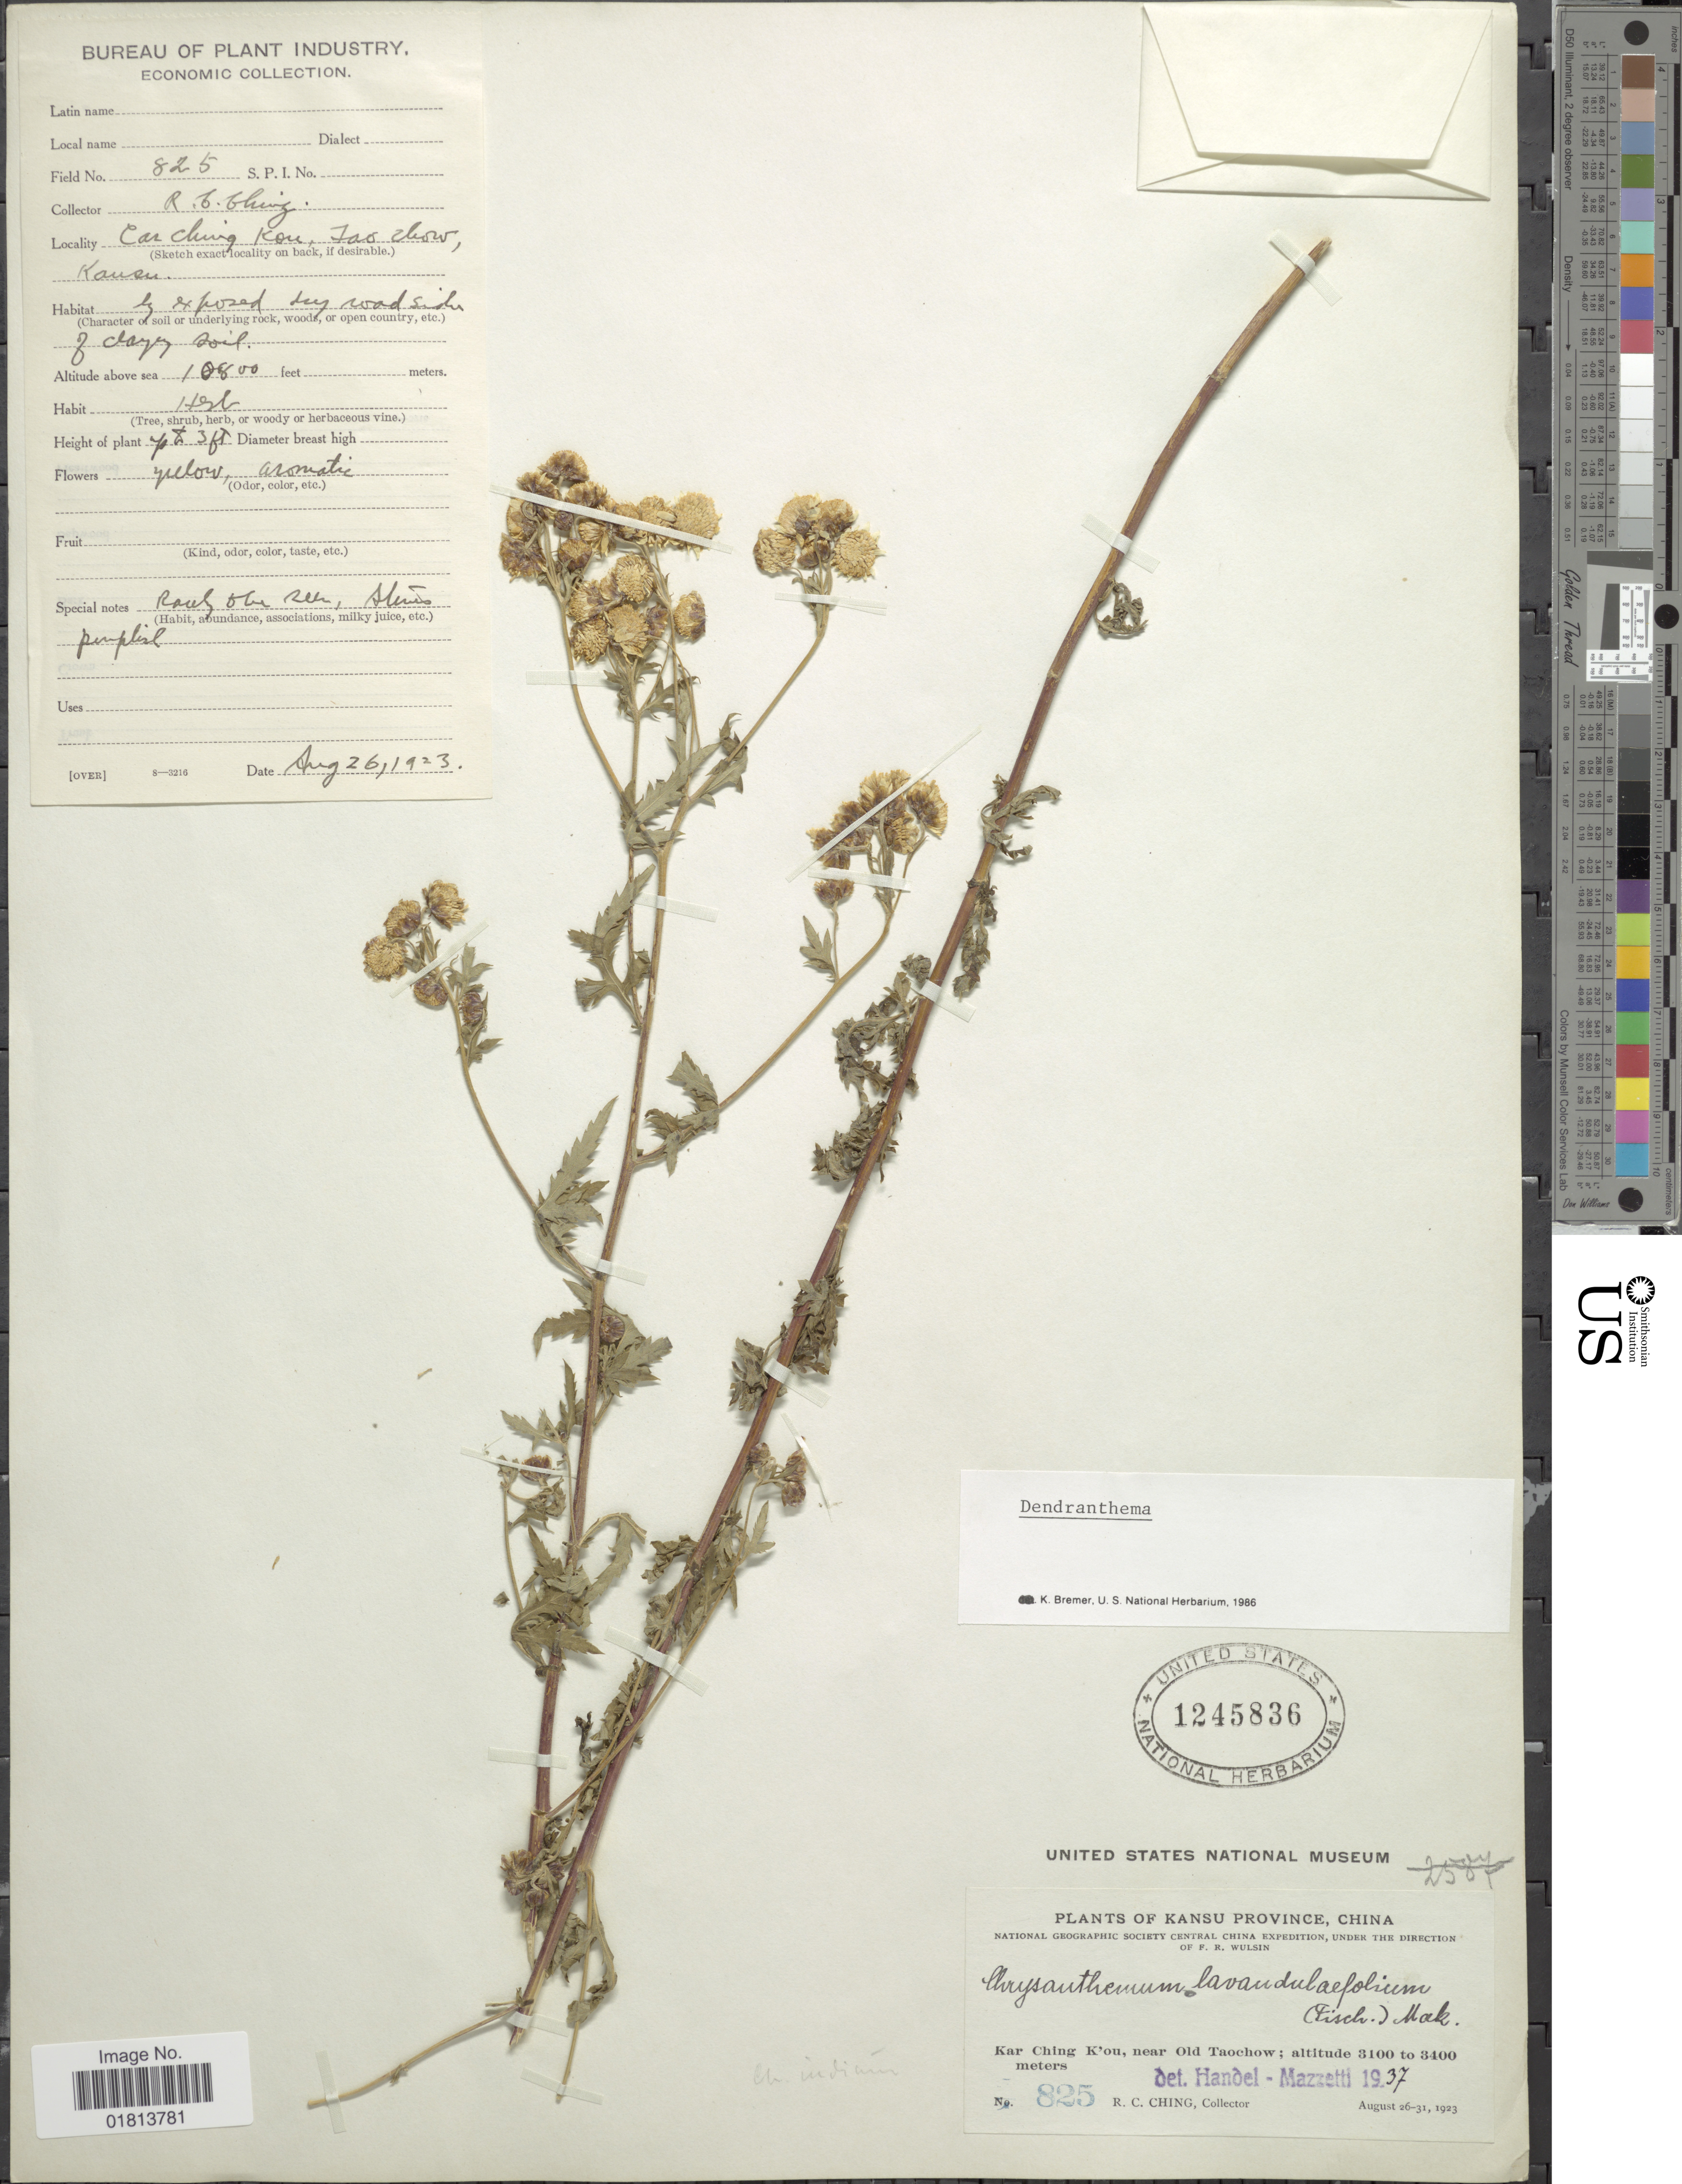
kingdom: Plantae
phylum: Tracheophyta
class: Magnoliopsida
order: Asterales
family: Asteraceae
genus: Dendranthema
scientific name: Dendranthema lavandulaefolium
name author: (Fisch. ex Trautv.) Kitam.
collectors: R. C. Ching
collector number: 825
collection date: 1923-08-26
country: China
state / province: Gansu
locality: Kansu Province, China, Kar Ching K' ou, near Old Taochow, Car Ching Kou, Tao chow, Kansu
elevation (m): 3292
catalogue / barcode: US 1245836